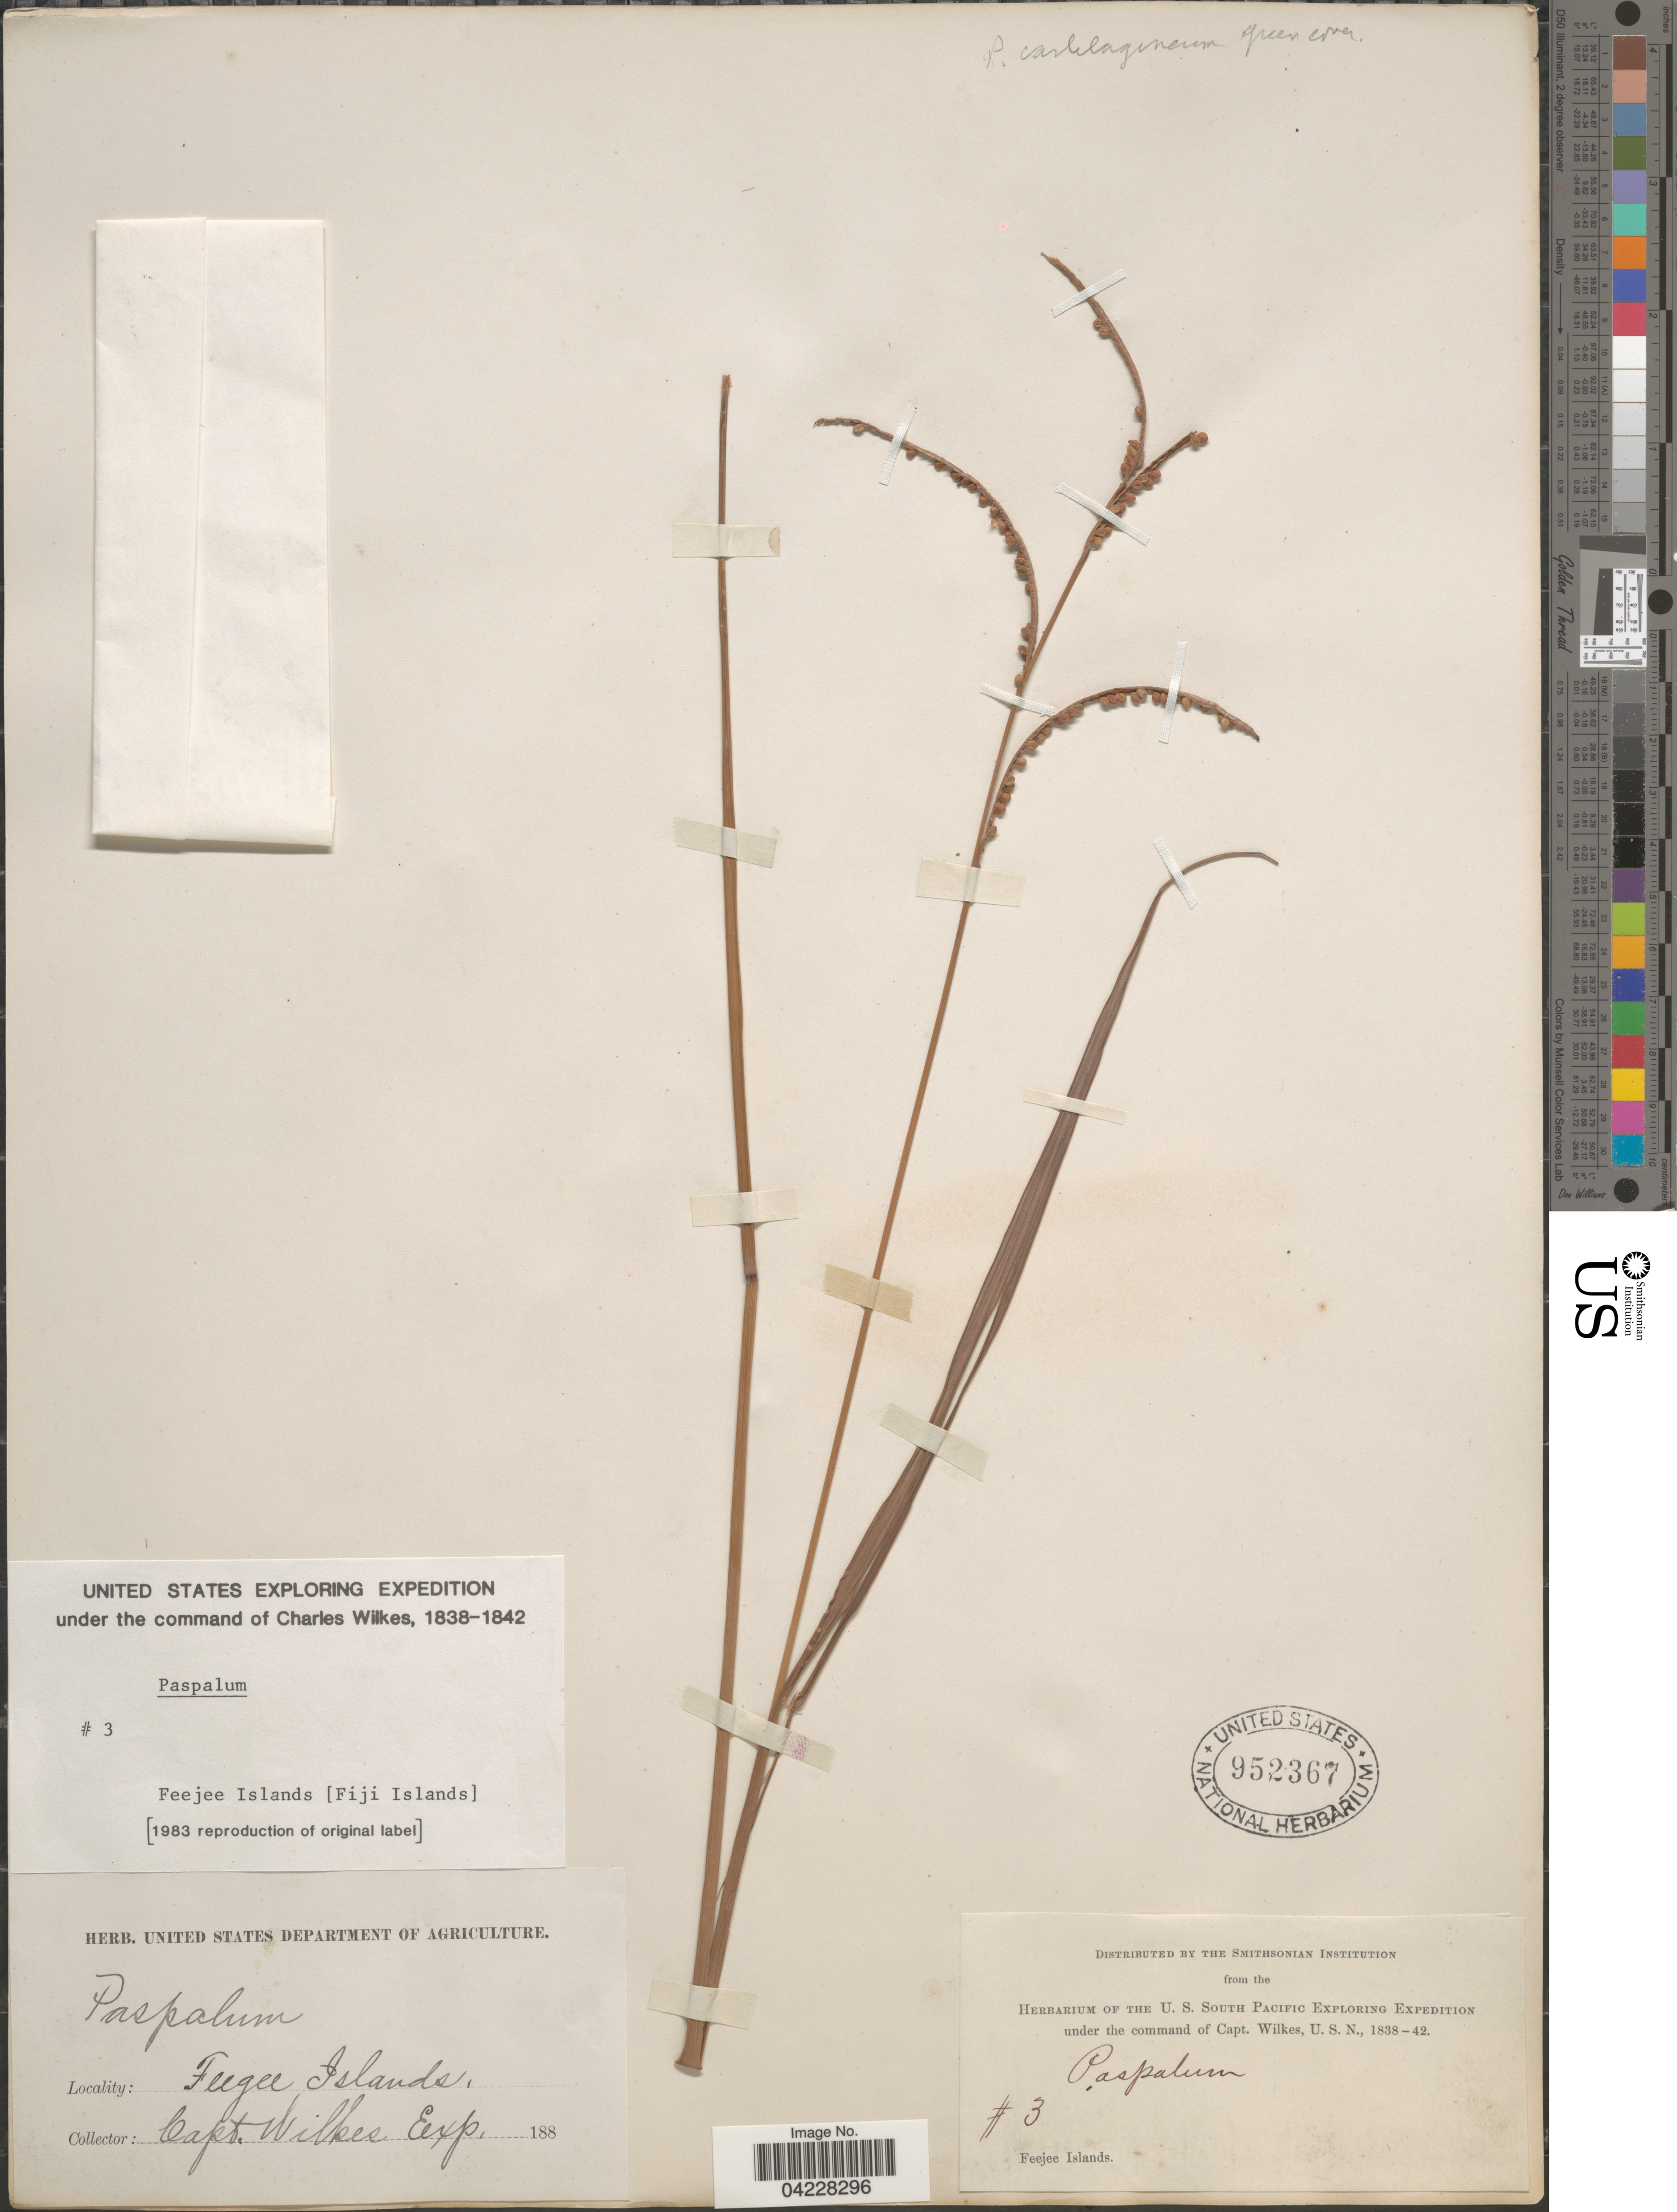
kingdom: Plantae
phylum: Tracheophyta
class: Liliopsida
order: Poales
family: Poaceae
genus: Paspalum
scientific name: Paspalum sp.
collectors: Wilkes Explor. Exped.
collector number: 3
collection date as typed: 188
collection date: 1838/1842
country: Fiji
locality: Feegee Islands. The U.S. South Pacific Exploring Expedition under the command of Capt. Wilkes, U.S.N., 1838-42. Feejee Islands.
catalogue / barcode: US 952367